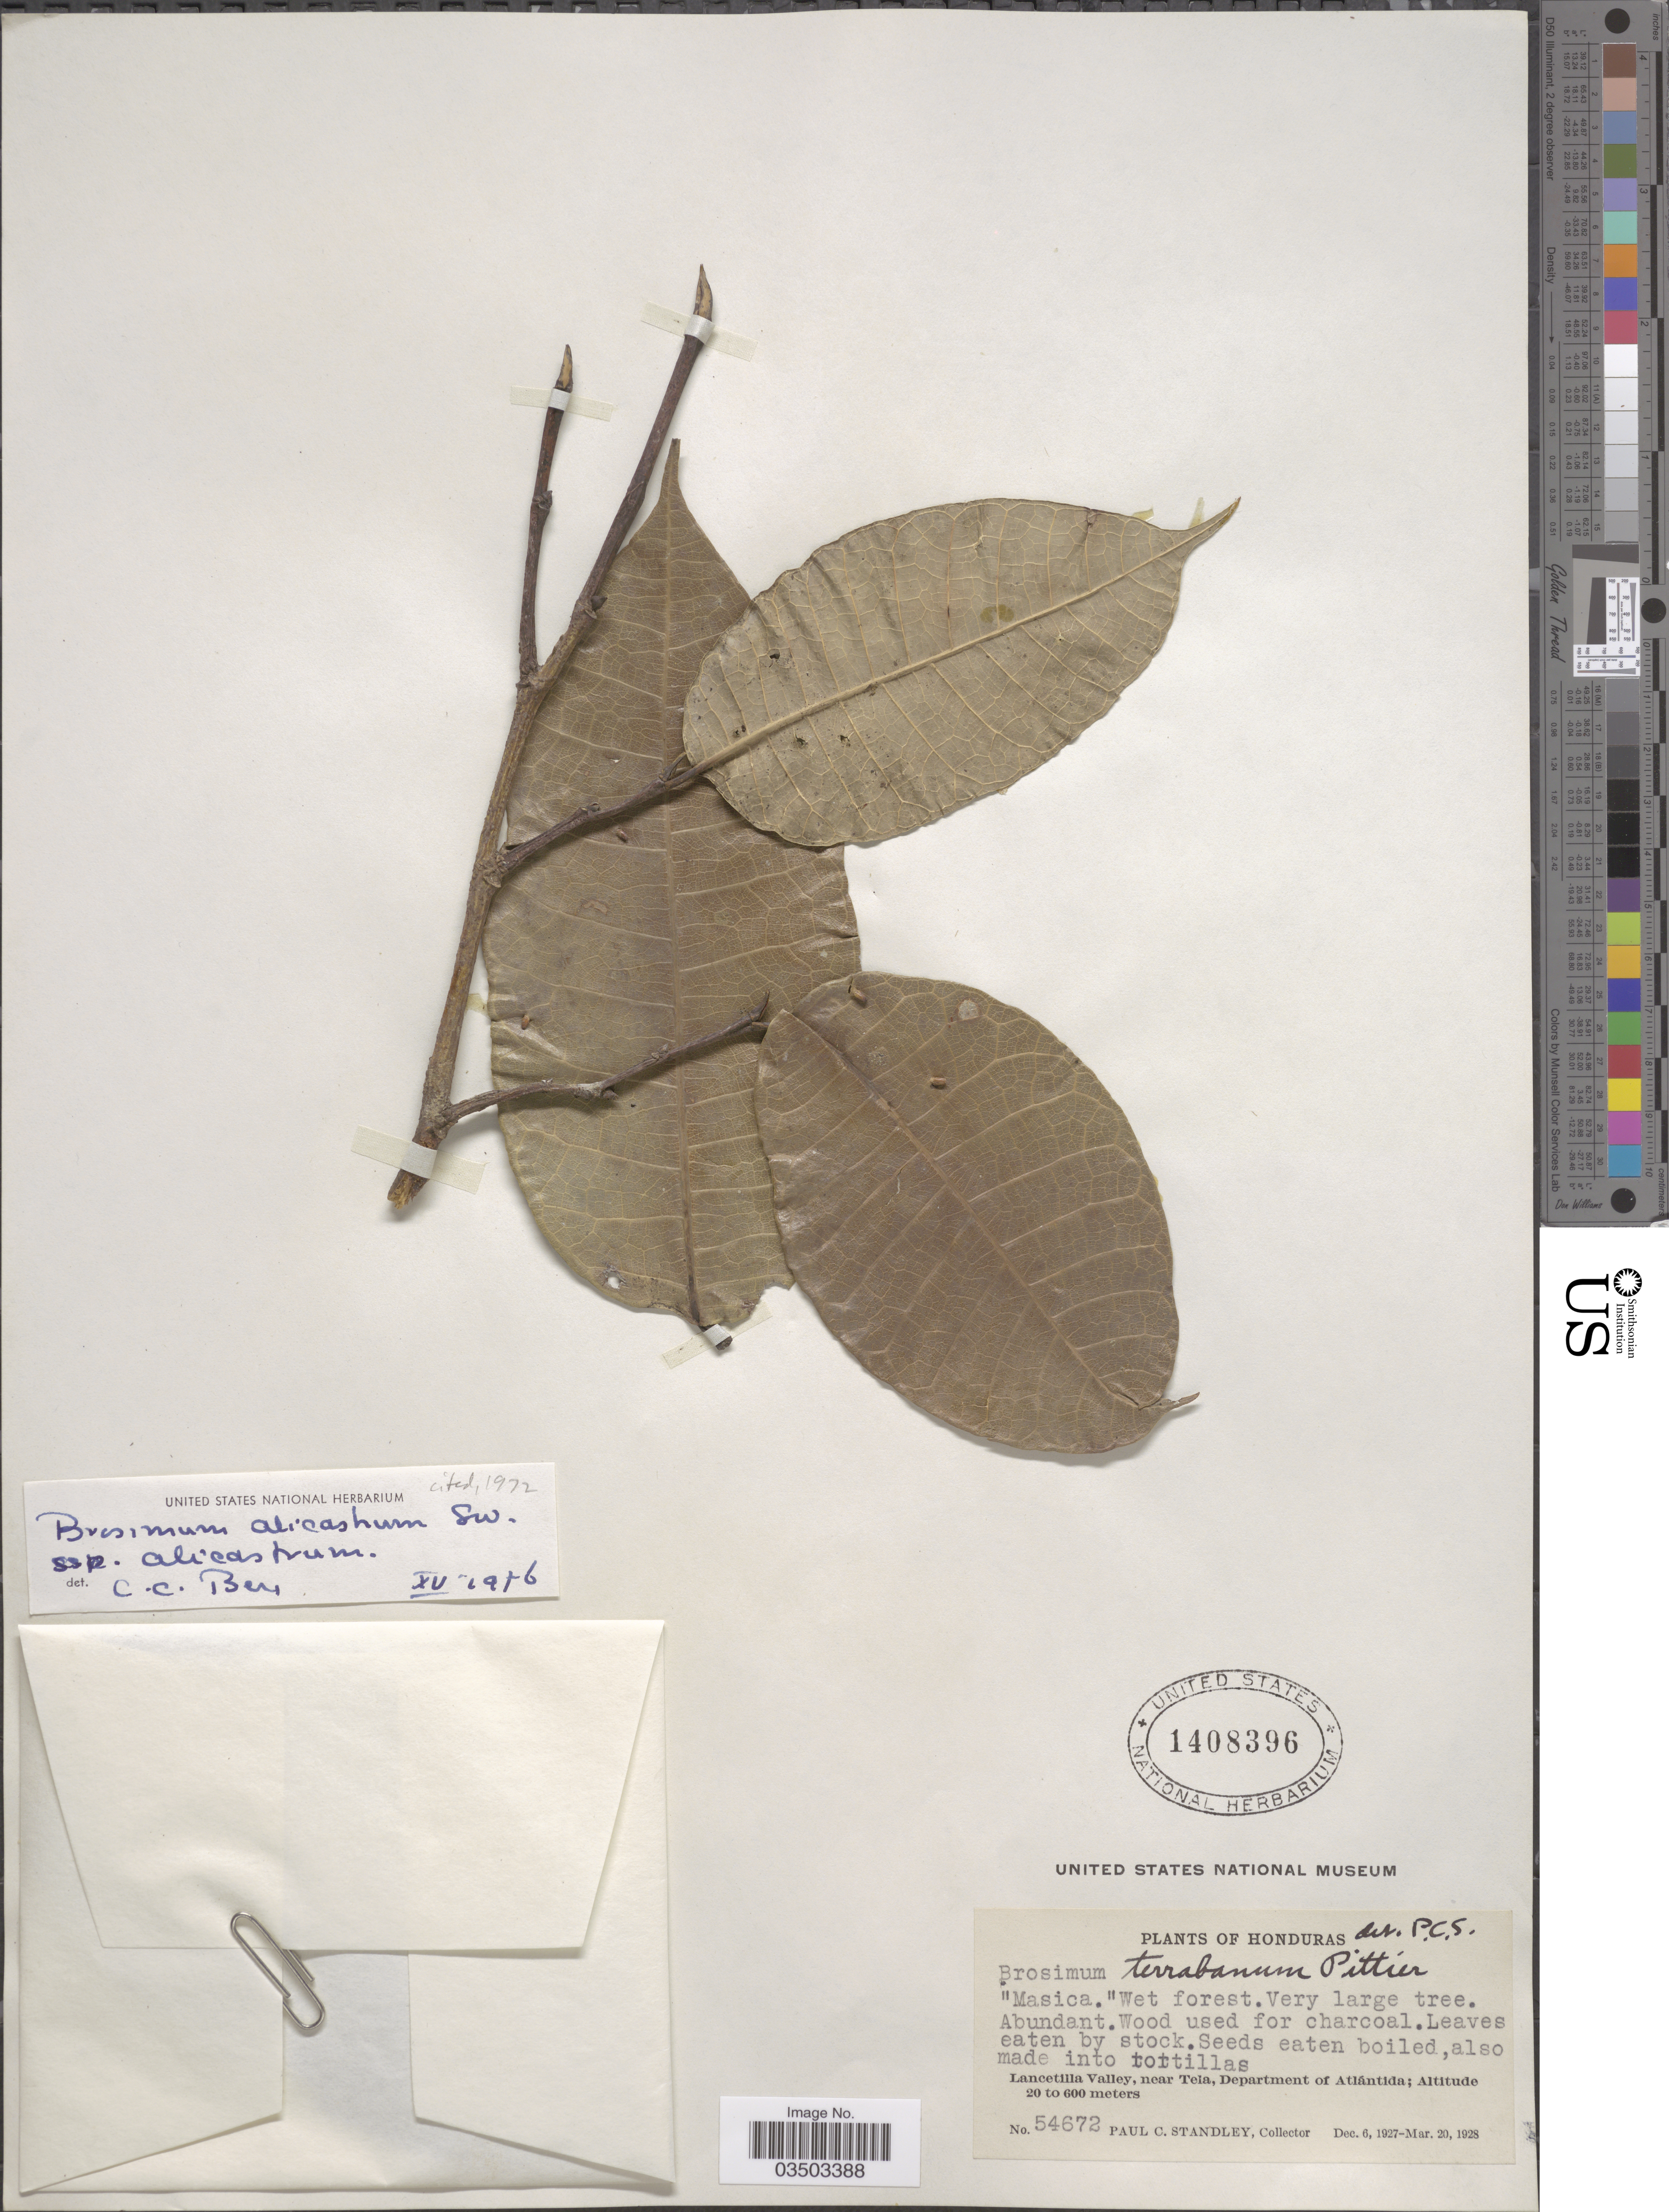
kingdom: Plantae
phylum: Tracheophyta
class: Magnoliopsida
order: Rosales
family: Moraceae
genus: Brosimum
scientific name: Brosimum alicastrum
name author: Sw.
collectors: P. C. Standley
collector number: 54672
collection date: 1927-12-06/1928-03-20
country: Honduras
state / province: Atlantida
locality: Lancetilla Valley, near Tela, Department of Atlántida.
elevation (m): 20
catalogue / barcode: US 1408396